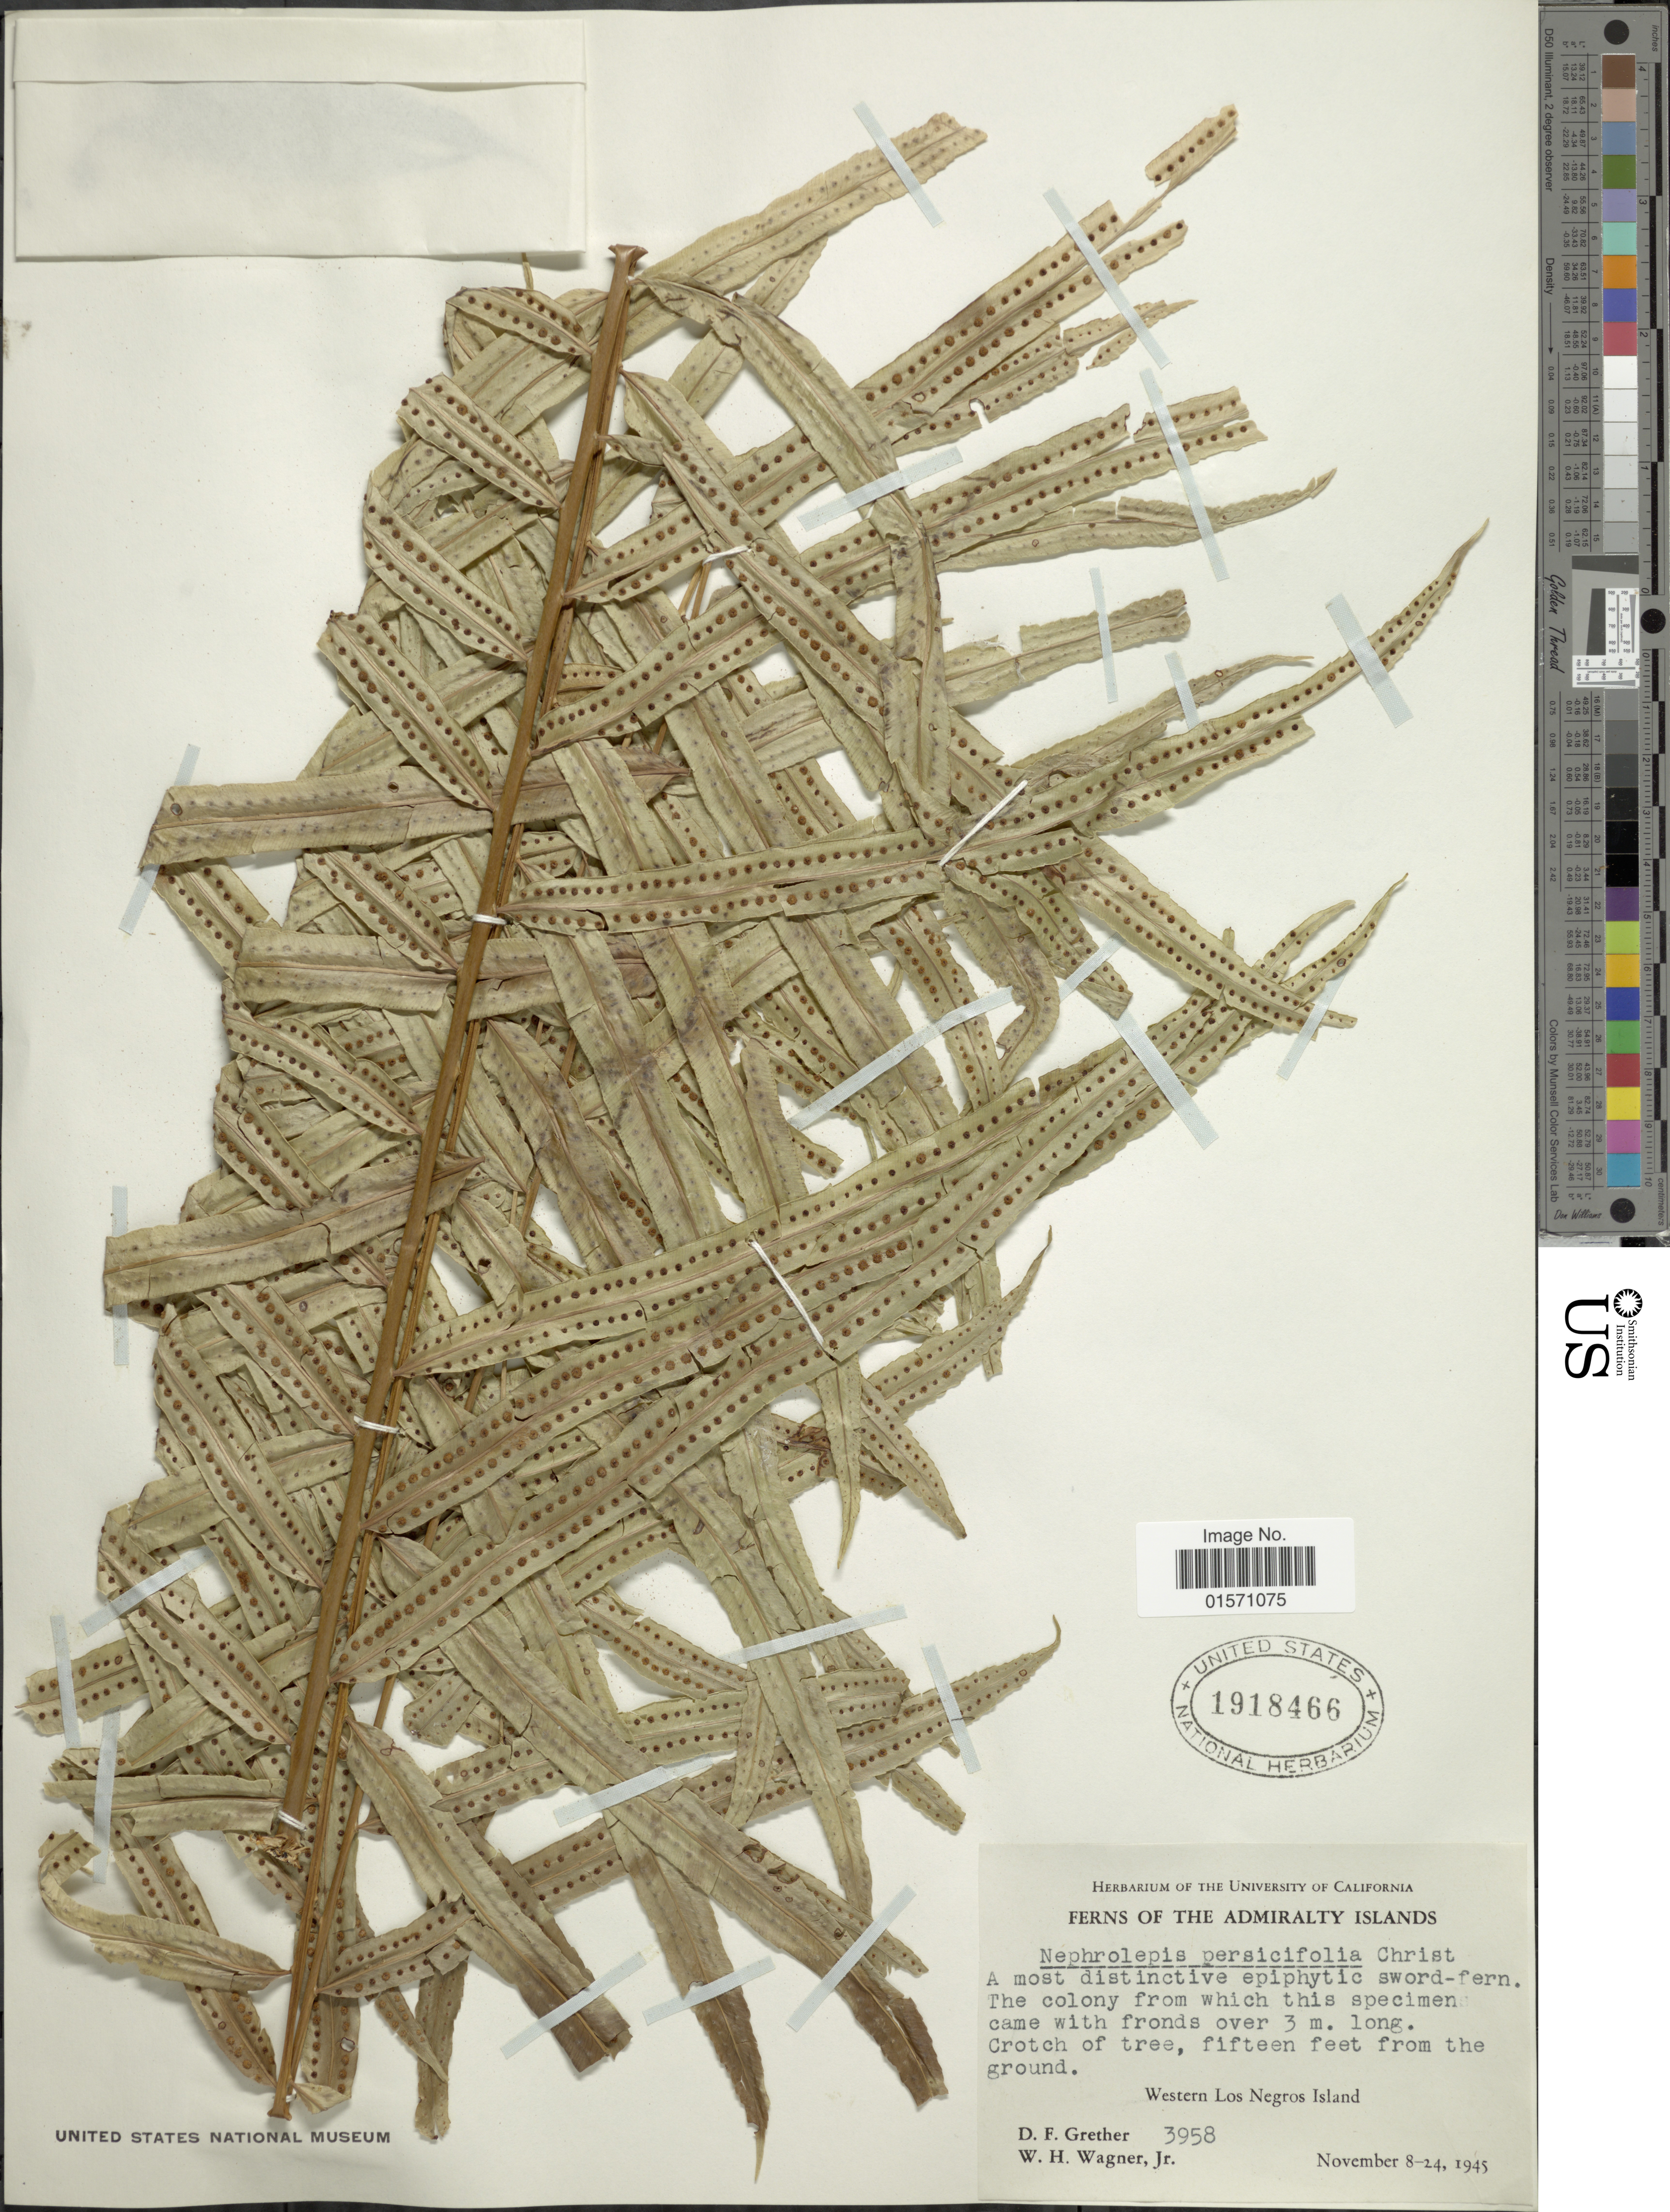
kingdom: Plantae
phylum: Tracheophyta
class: Polypodiopsida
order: Polypodiales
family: Nephrolepidaceae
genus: Nephrolepis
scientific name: Nephrolepis persicifolia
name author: Christ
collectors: D. F. Grether & W. H. Wagner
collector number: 3958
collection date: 1945-11-08/1945-11-24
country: Papua New Guinea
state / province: Manus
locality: Admiralty Islands. Western Los Negros Island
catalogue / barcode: US 1918466